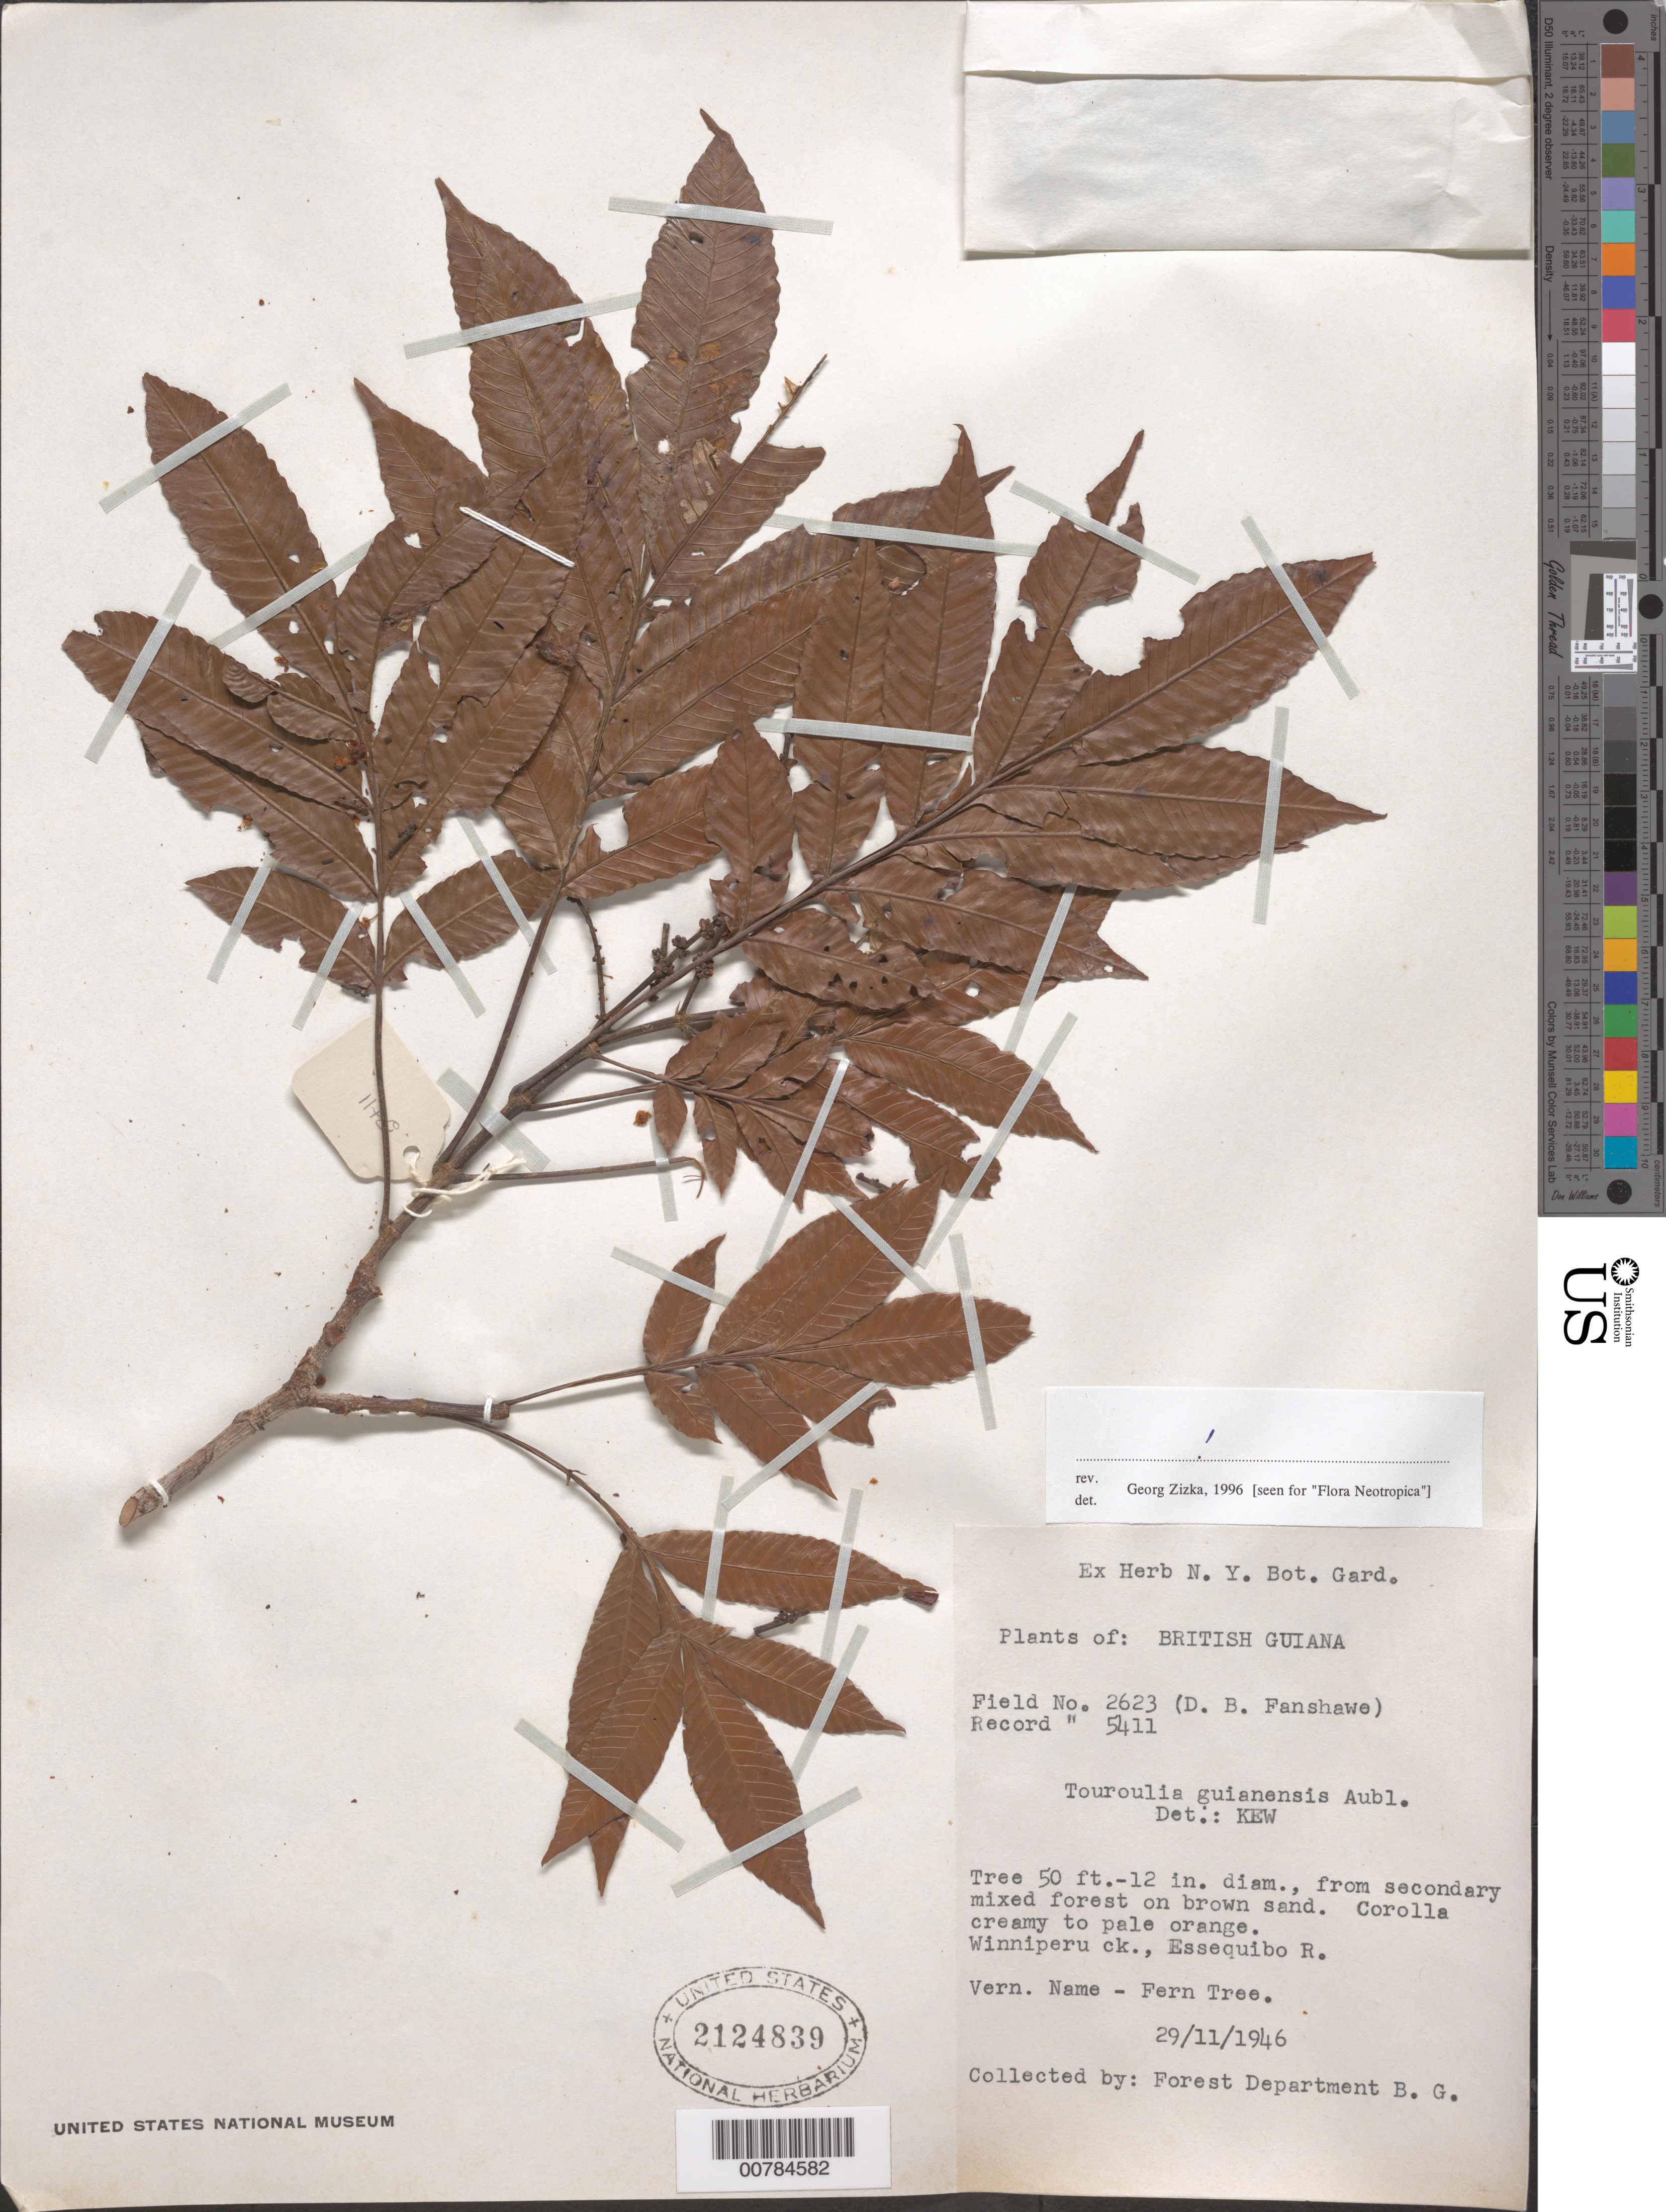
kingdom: Plantae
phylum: Tracheophyta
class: Magnoliopsida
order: Malpighiales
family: Quiinaceae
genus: Touroulia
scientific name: Touroulia guianensis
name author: Aubl.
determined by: Zizka, G.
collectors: Forest Dept. B. G. & British Guiana Forestry Dept.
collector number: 5411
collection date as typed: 25-Nov-46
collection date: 1946-11-25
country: Guyana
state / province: Cuyuni-Mazaruni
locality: Wineperu Creek, Essequibo River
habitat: Secondary mixed forest on brown sand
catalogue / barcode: US 2124839